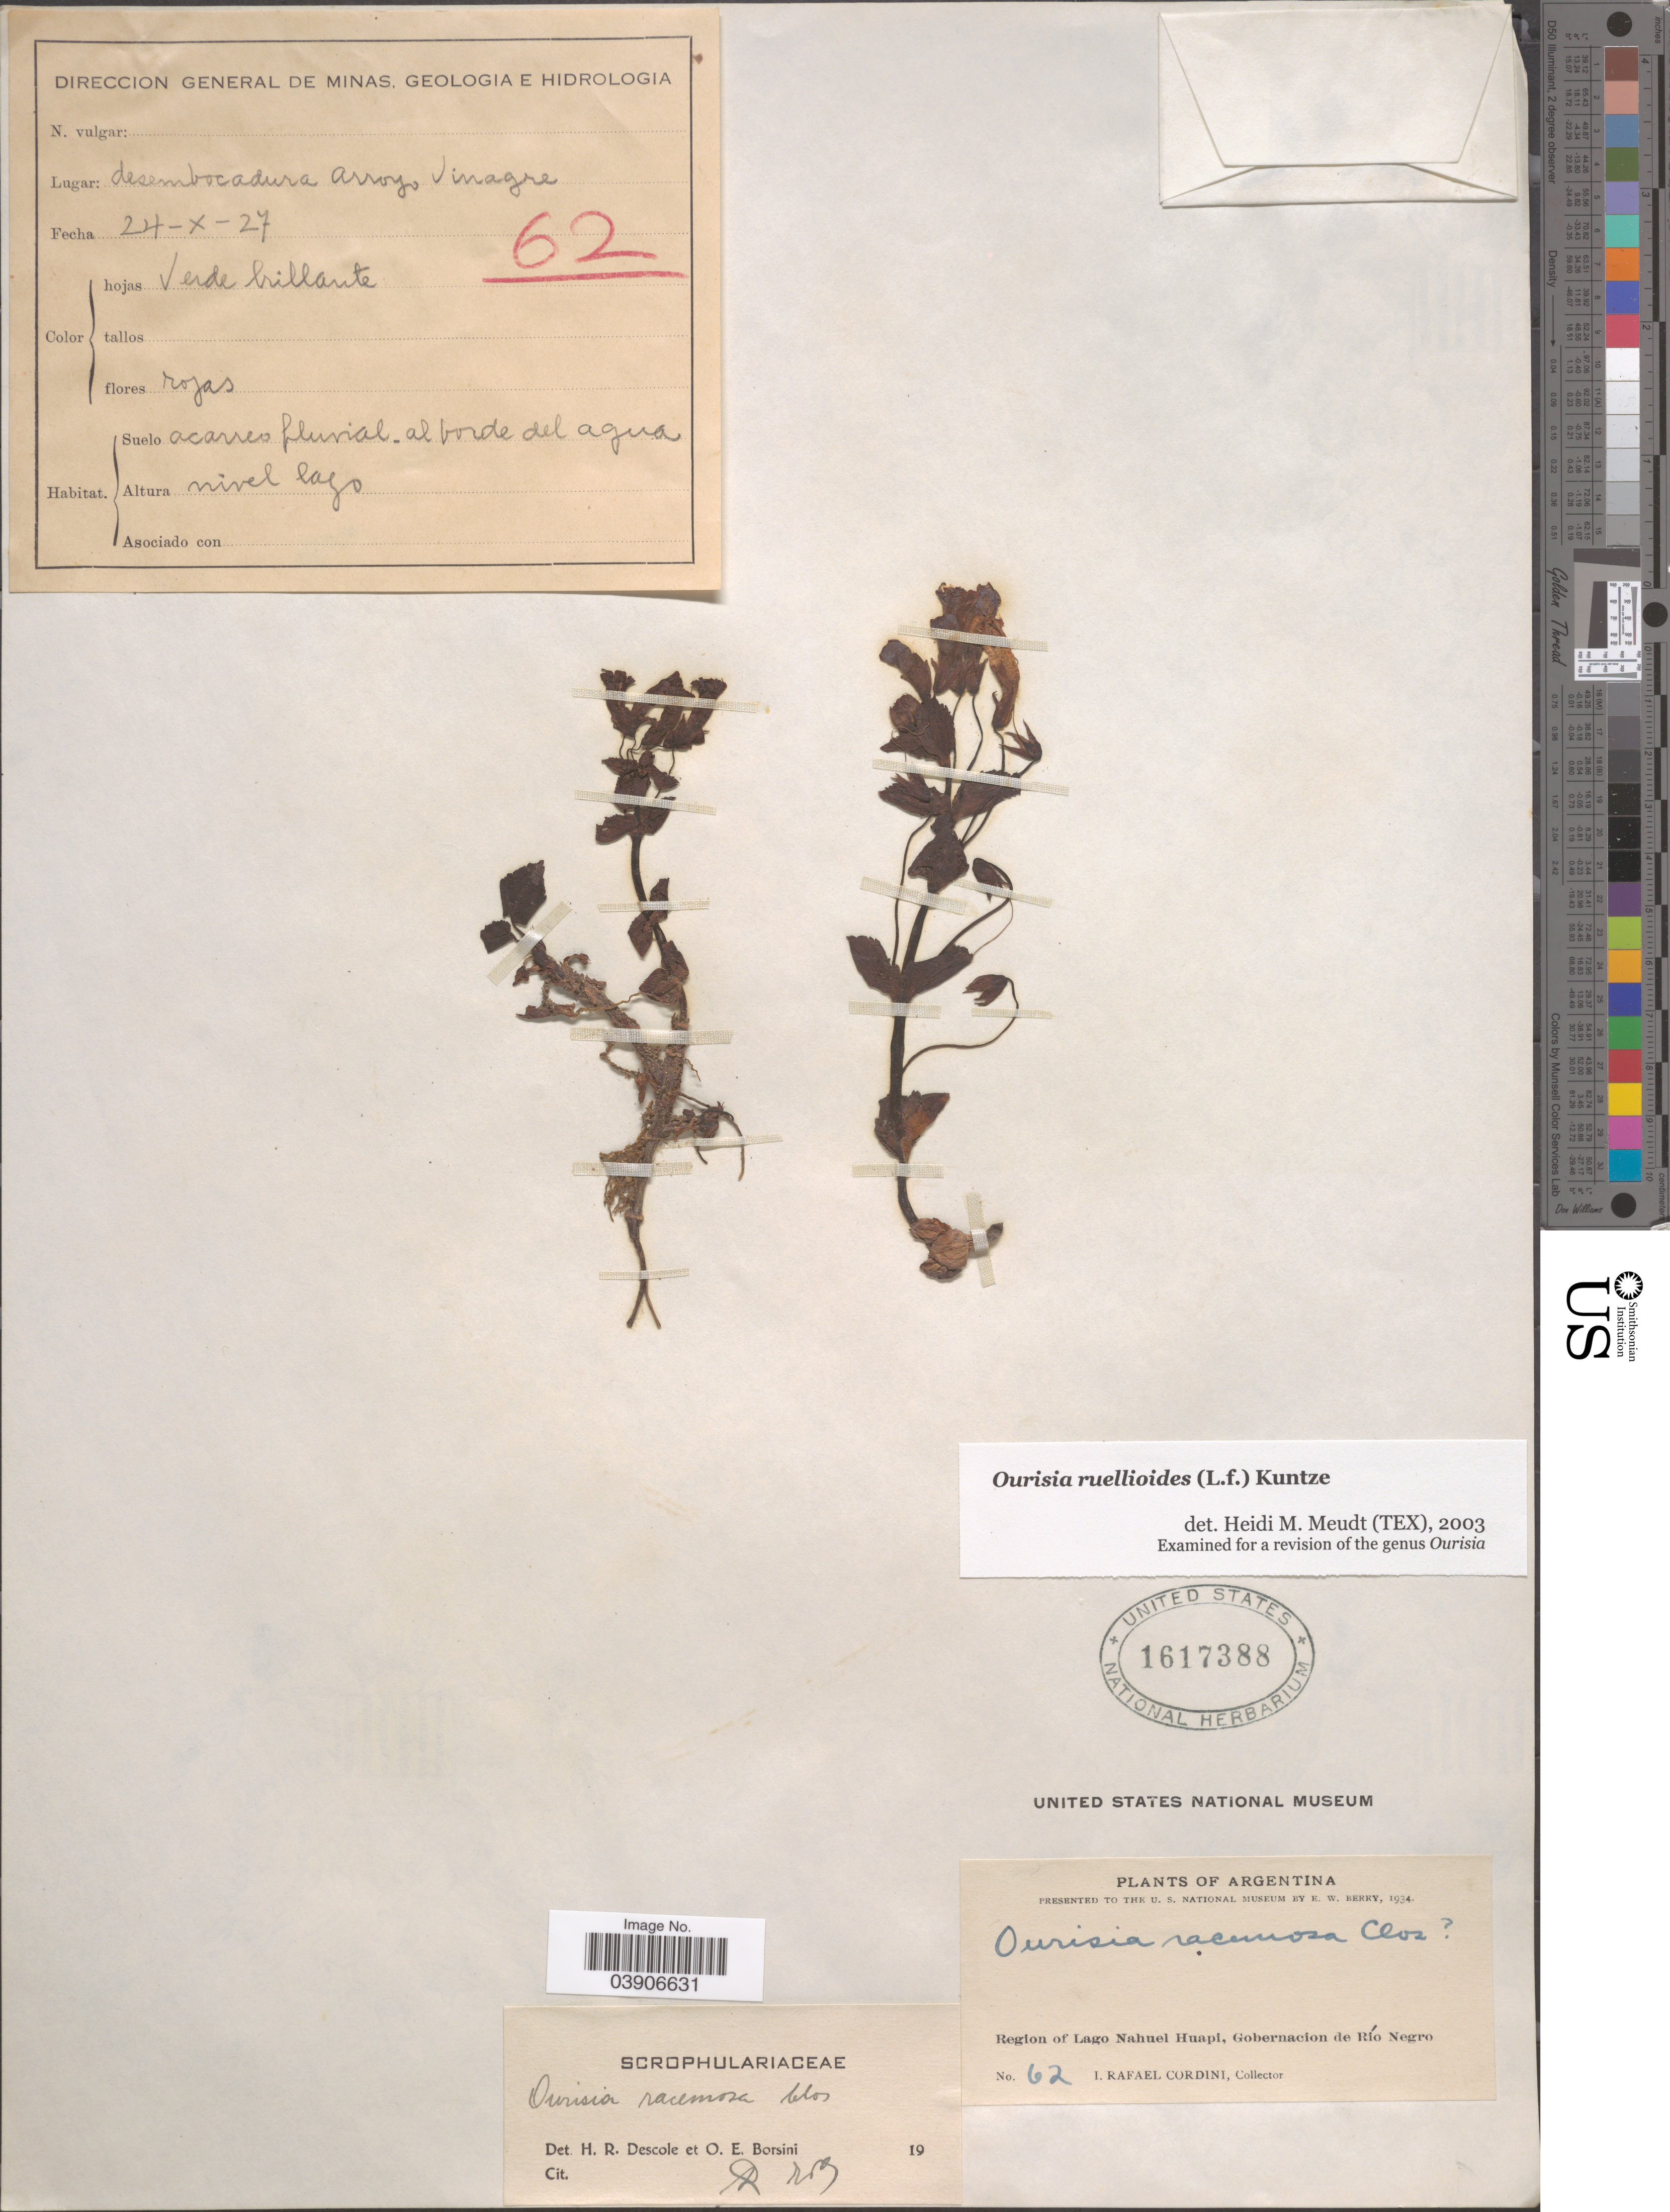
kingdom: Plantae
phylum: Tracheophyta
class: Magnoliopsida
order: Lamiales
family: Plantaginaceae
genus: Ourisia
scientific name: Ourisia ruellioides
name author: (L. f.) Kuntze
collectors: I. Cordini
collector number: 62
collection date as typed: Transcribed d/m/y: 24/10/27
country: Argentina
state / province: Rio Negro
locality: Desembocadura Arroyo Vinagre. Region of Lago Nahuel Huapi, Gobernacion de Río Negro.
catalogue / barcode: US 1617388